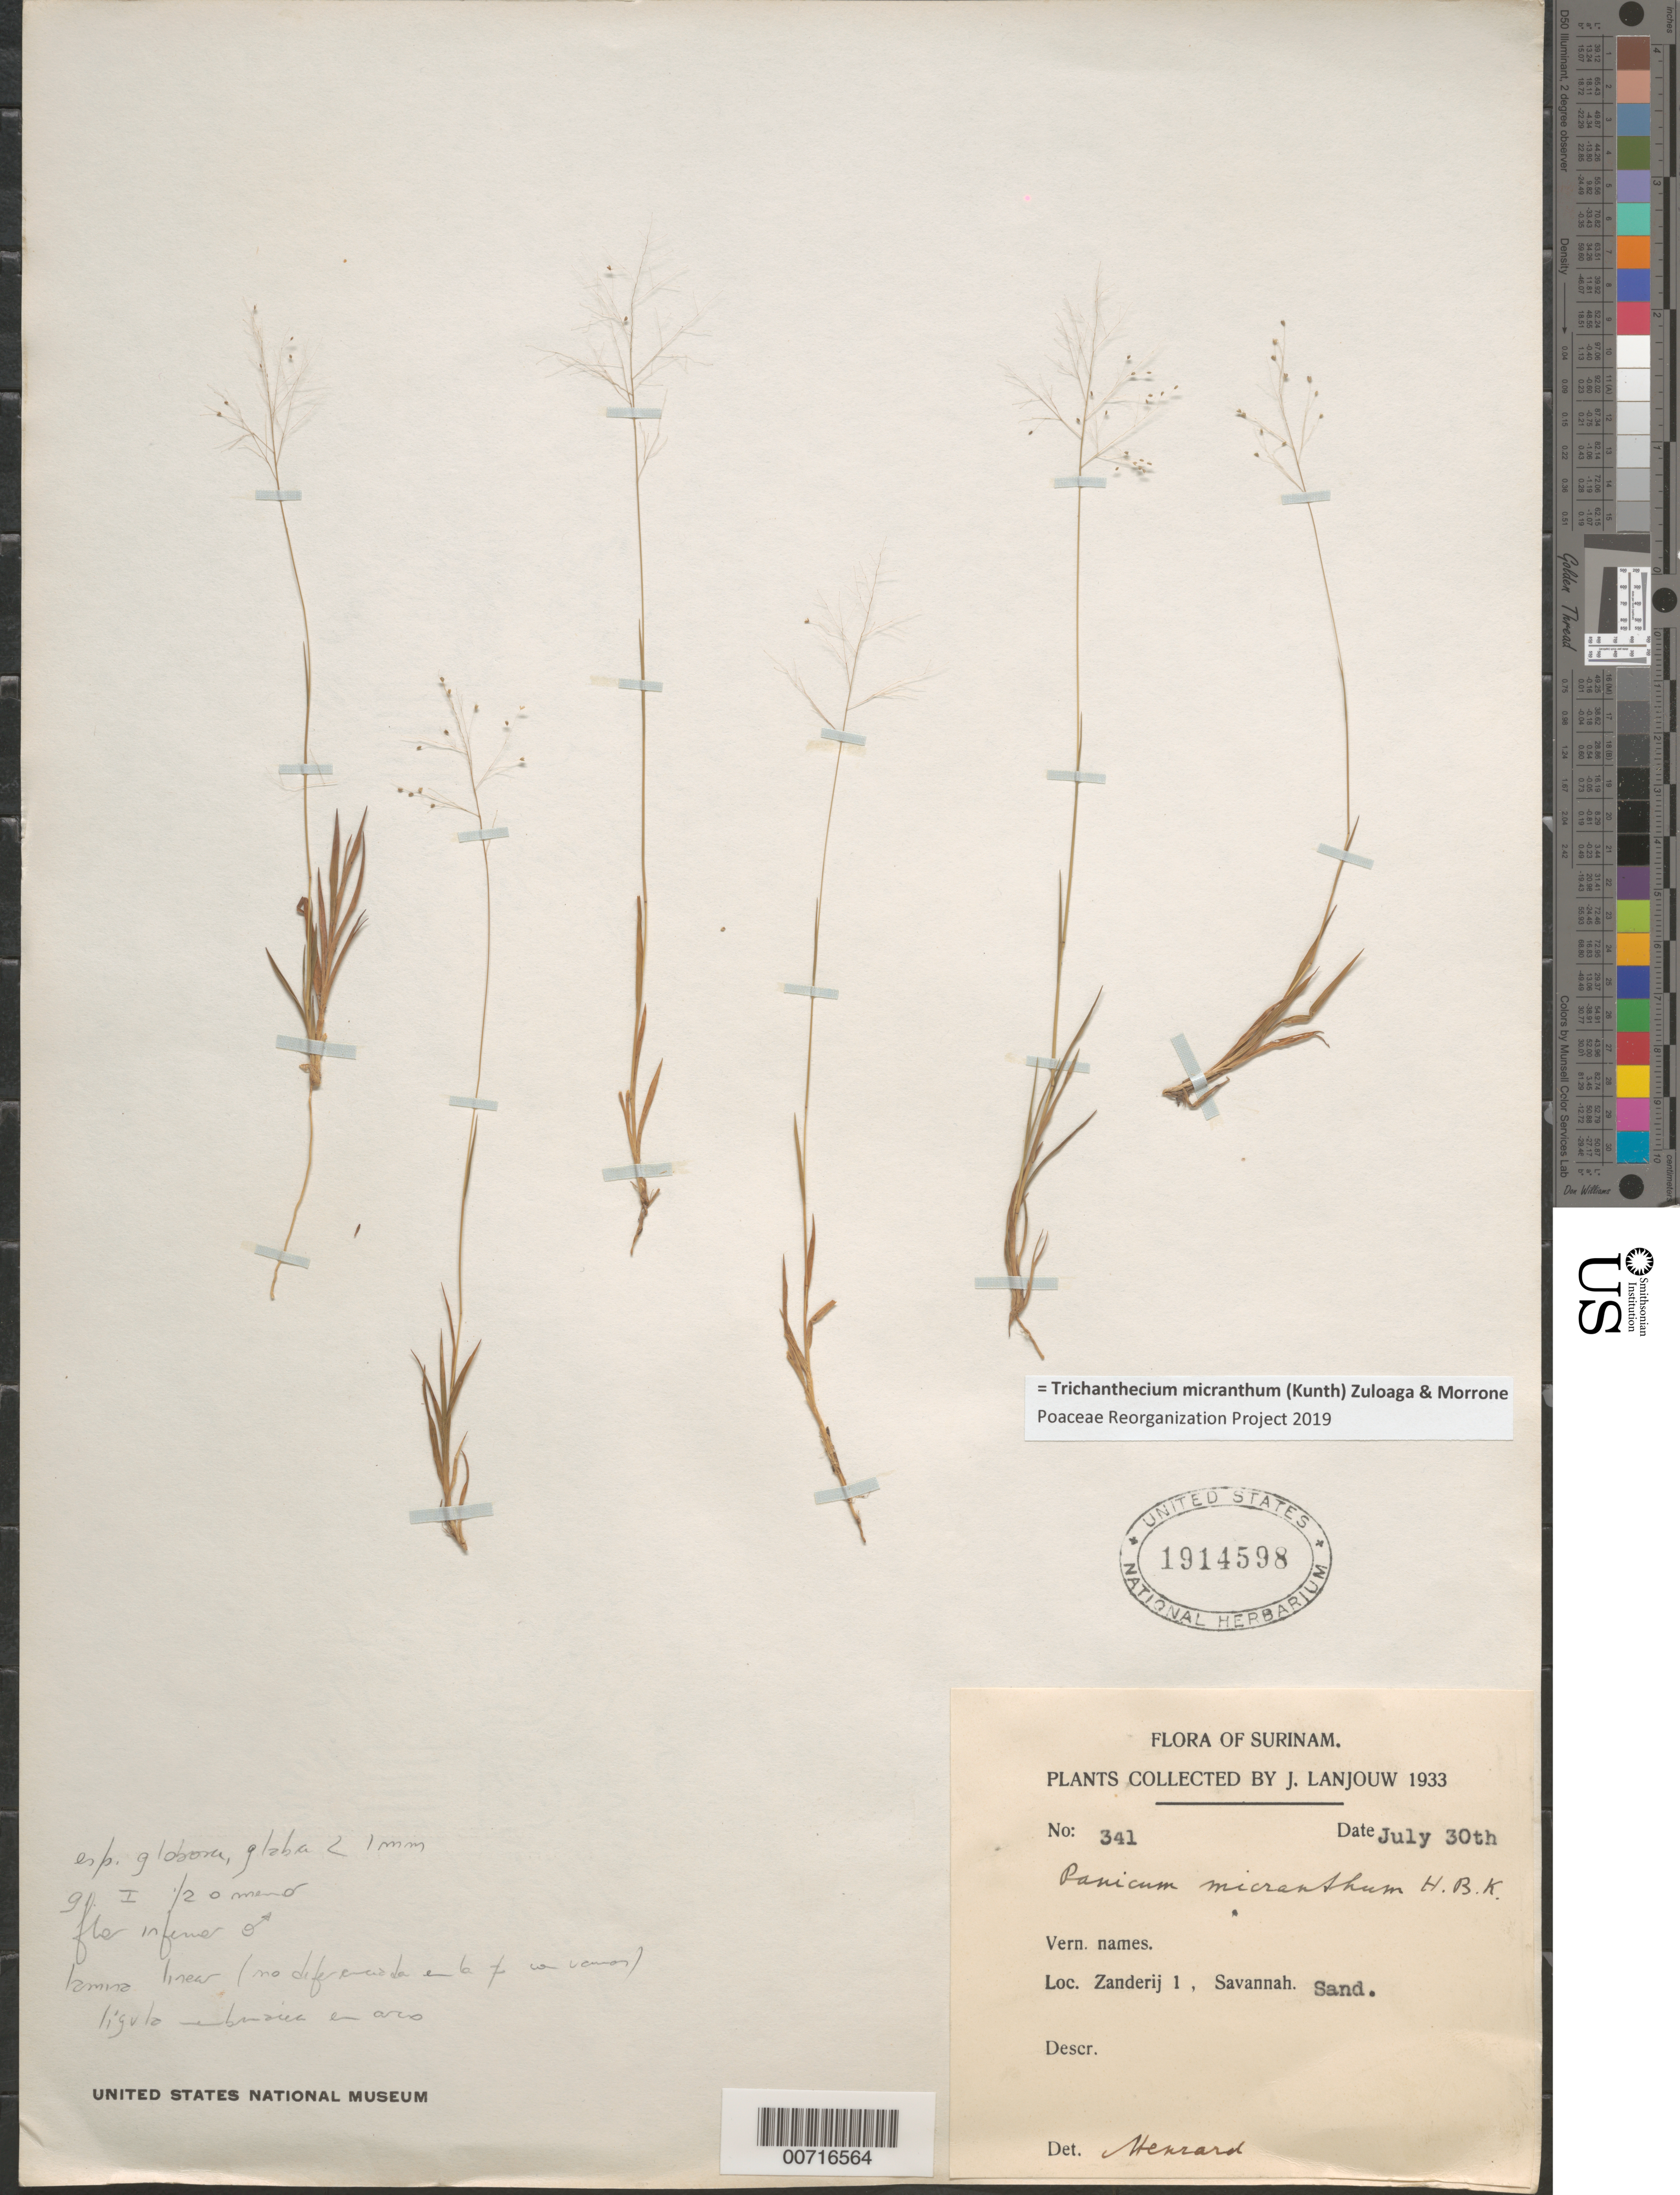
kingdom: Plantae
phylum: Tracheophyta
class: Liliopsida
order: Poales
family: Poaceae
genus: Trichanthecium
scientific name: Trichanthecium micranthum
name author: (Kunth) Zuloaga & Morrone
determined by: Poaceae Reorganization Project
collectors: J. Lanjouw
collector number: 341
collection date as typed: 30-Jul-33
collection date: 1933-07-30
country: Suriname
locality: Zanderij I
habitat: Sand savanna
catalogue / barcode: US 1914598